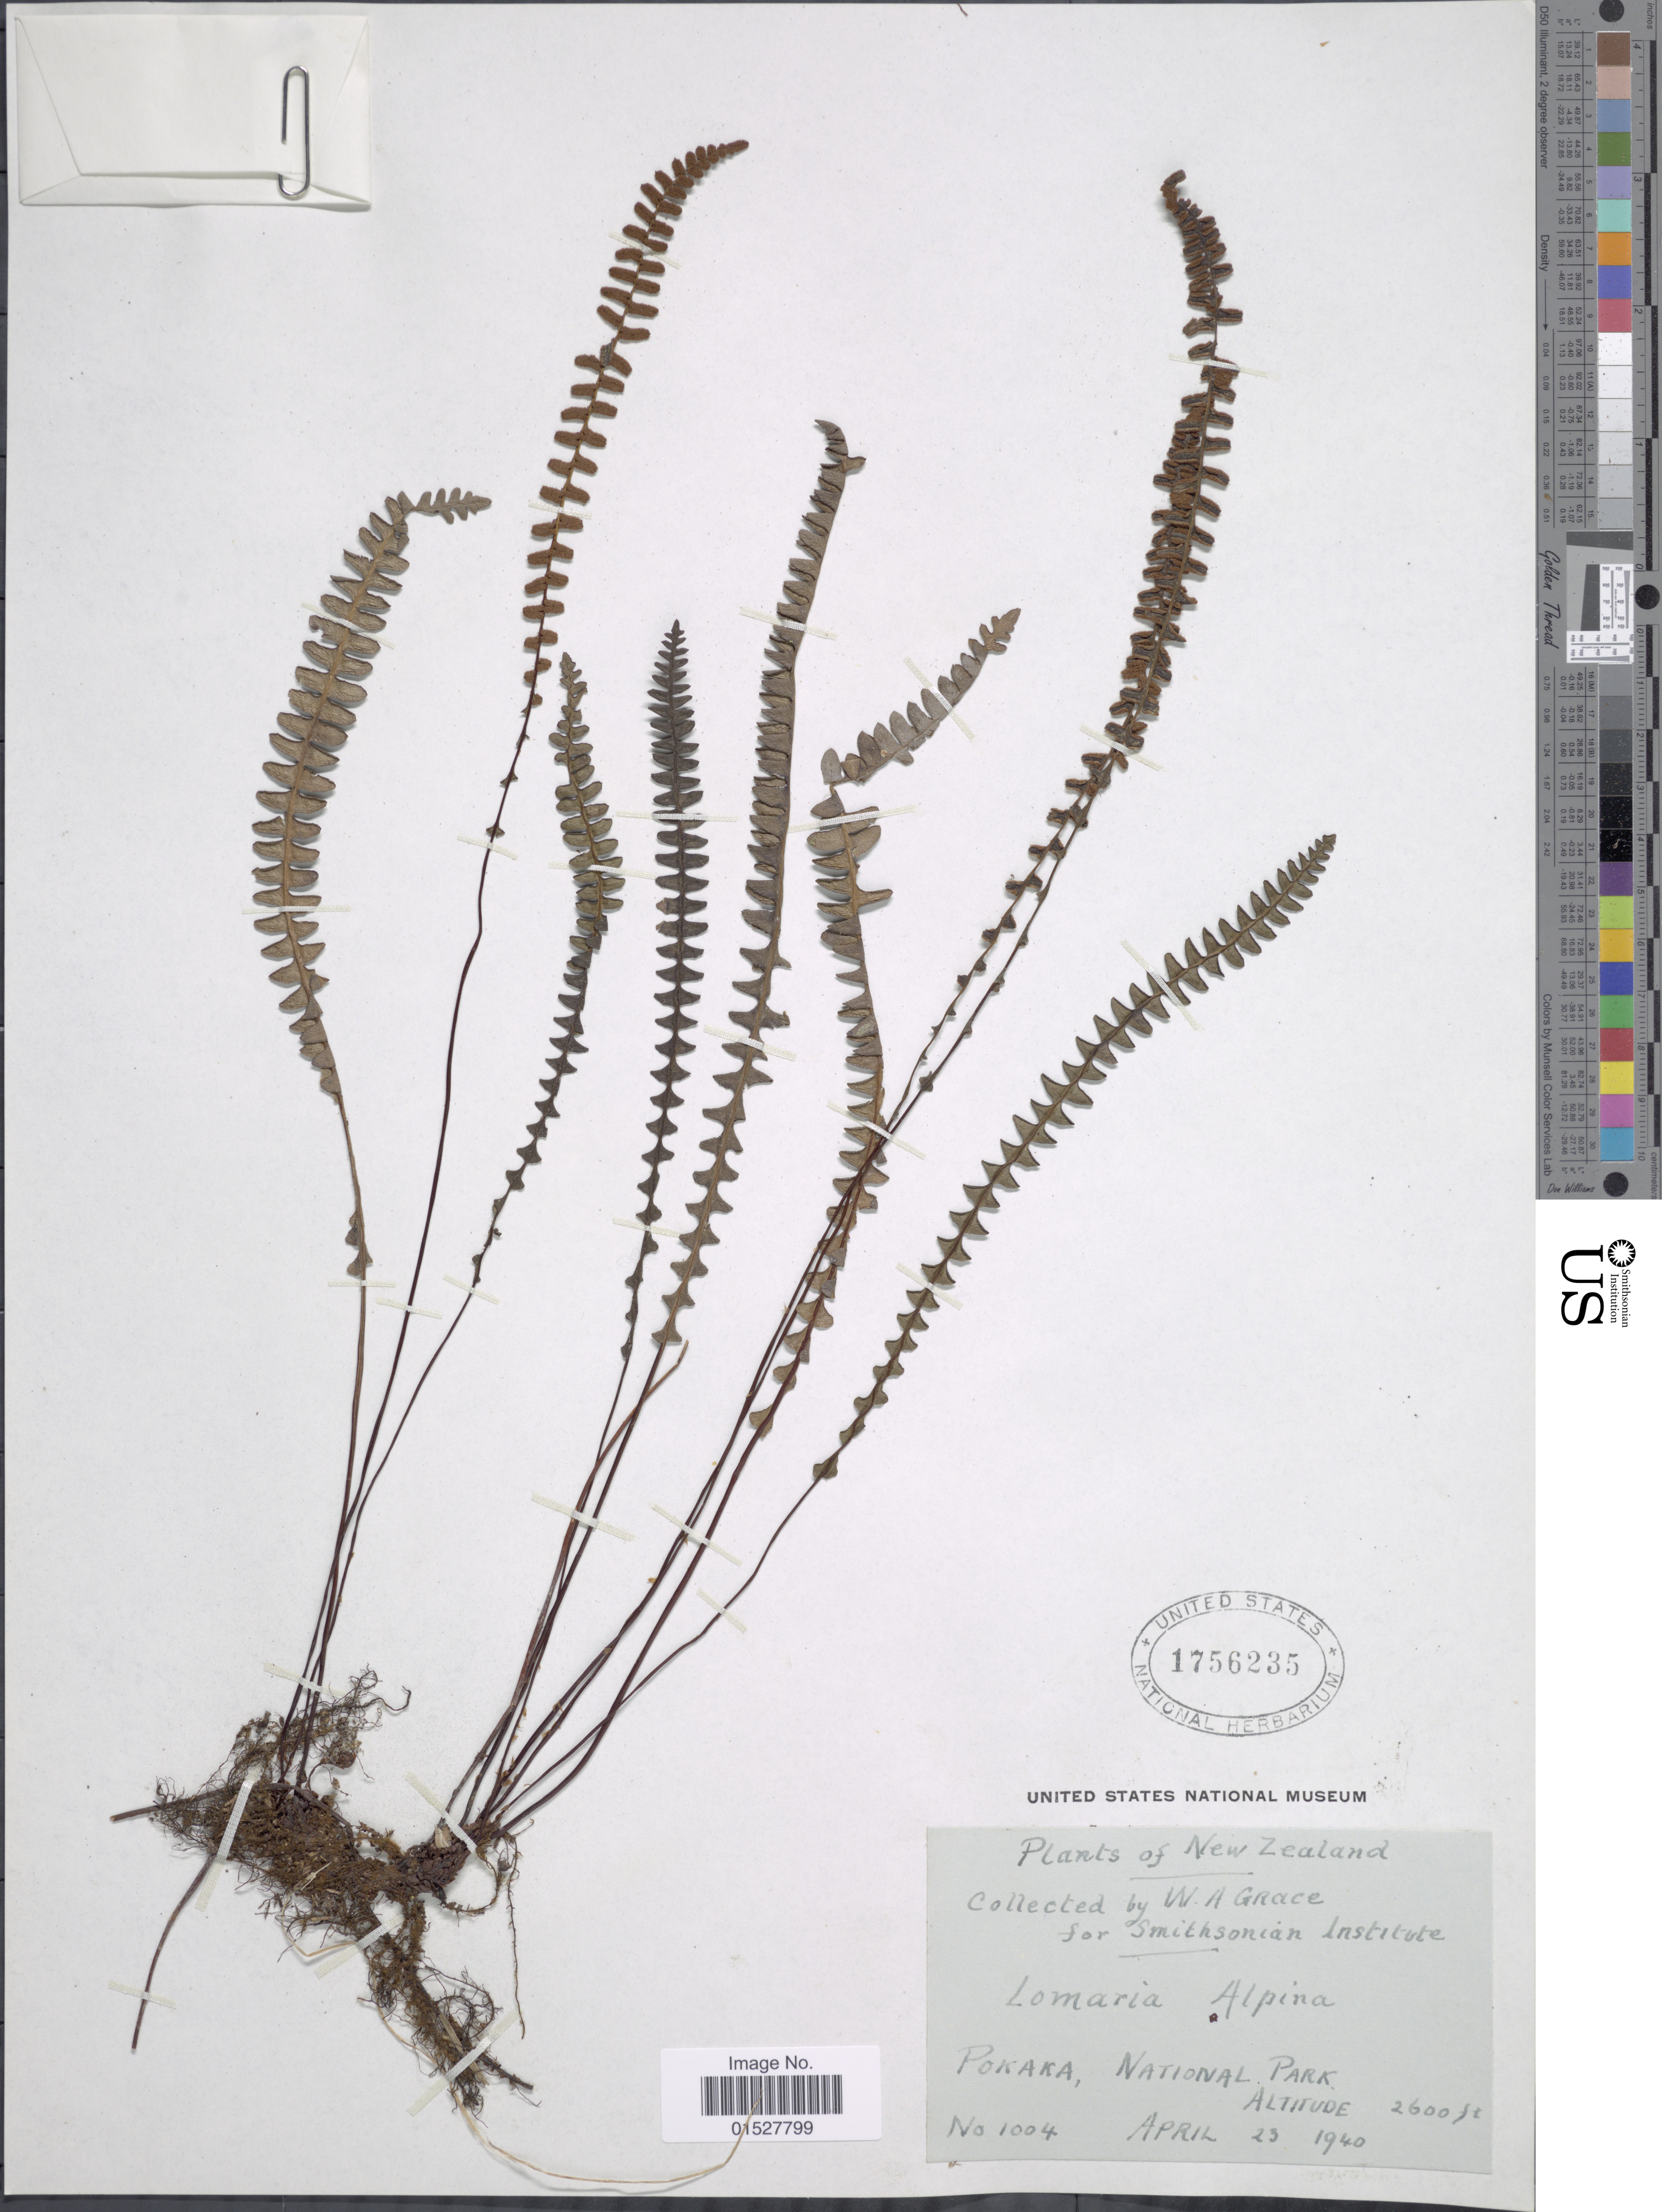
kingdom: Plantae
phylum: Tracheophyta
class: Polypodiopsida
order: Polypodiales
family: Blechnaceae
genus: Blechnum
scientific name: Blechnum alpinum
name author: (R. Br.) Mett.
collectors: W. Grace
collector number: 1004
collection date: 1940-04-23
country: New Zealand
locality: Pokaka, National Park.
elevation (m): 792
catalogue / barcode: US 1756235